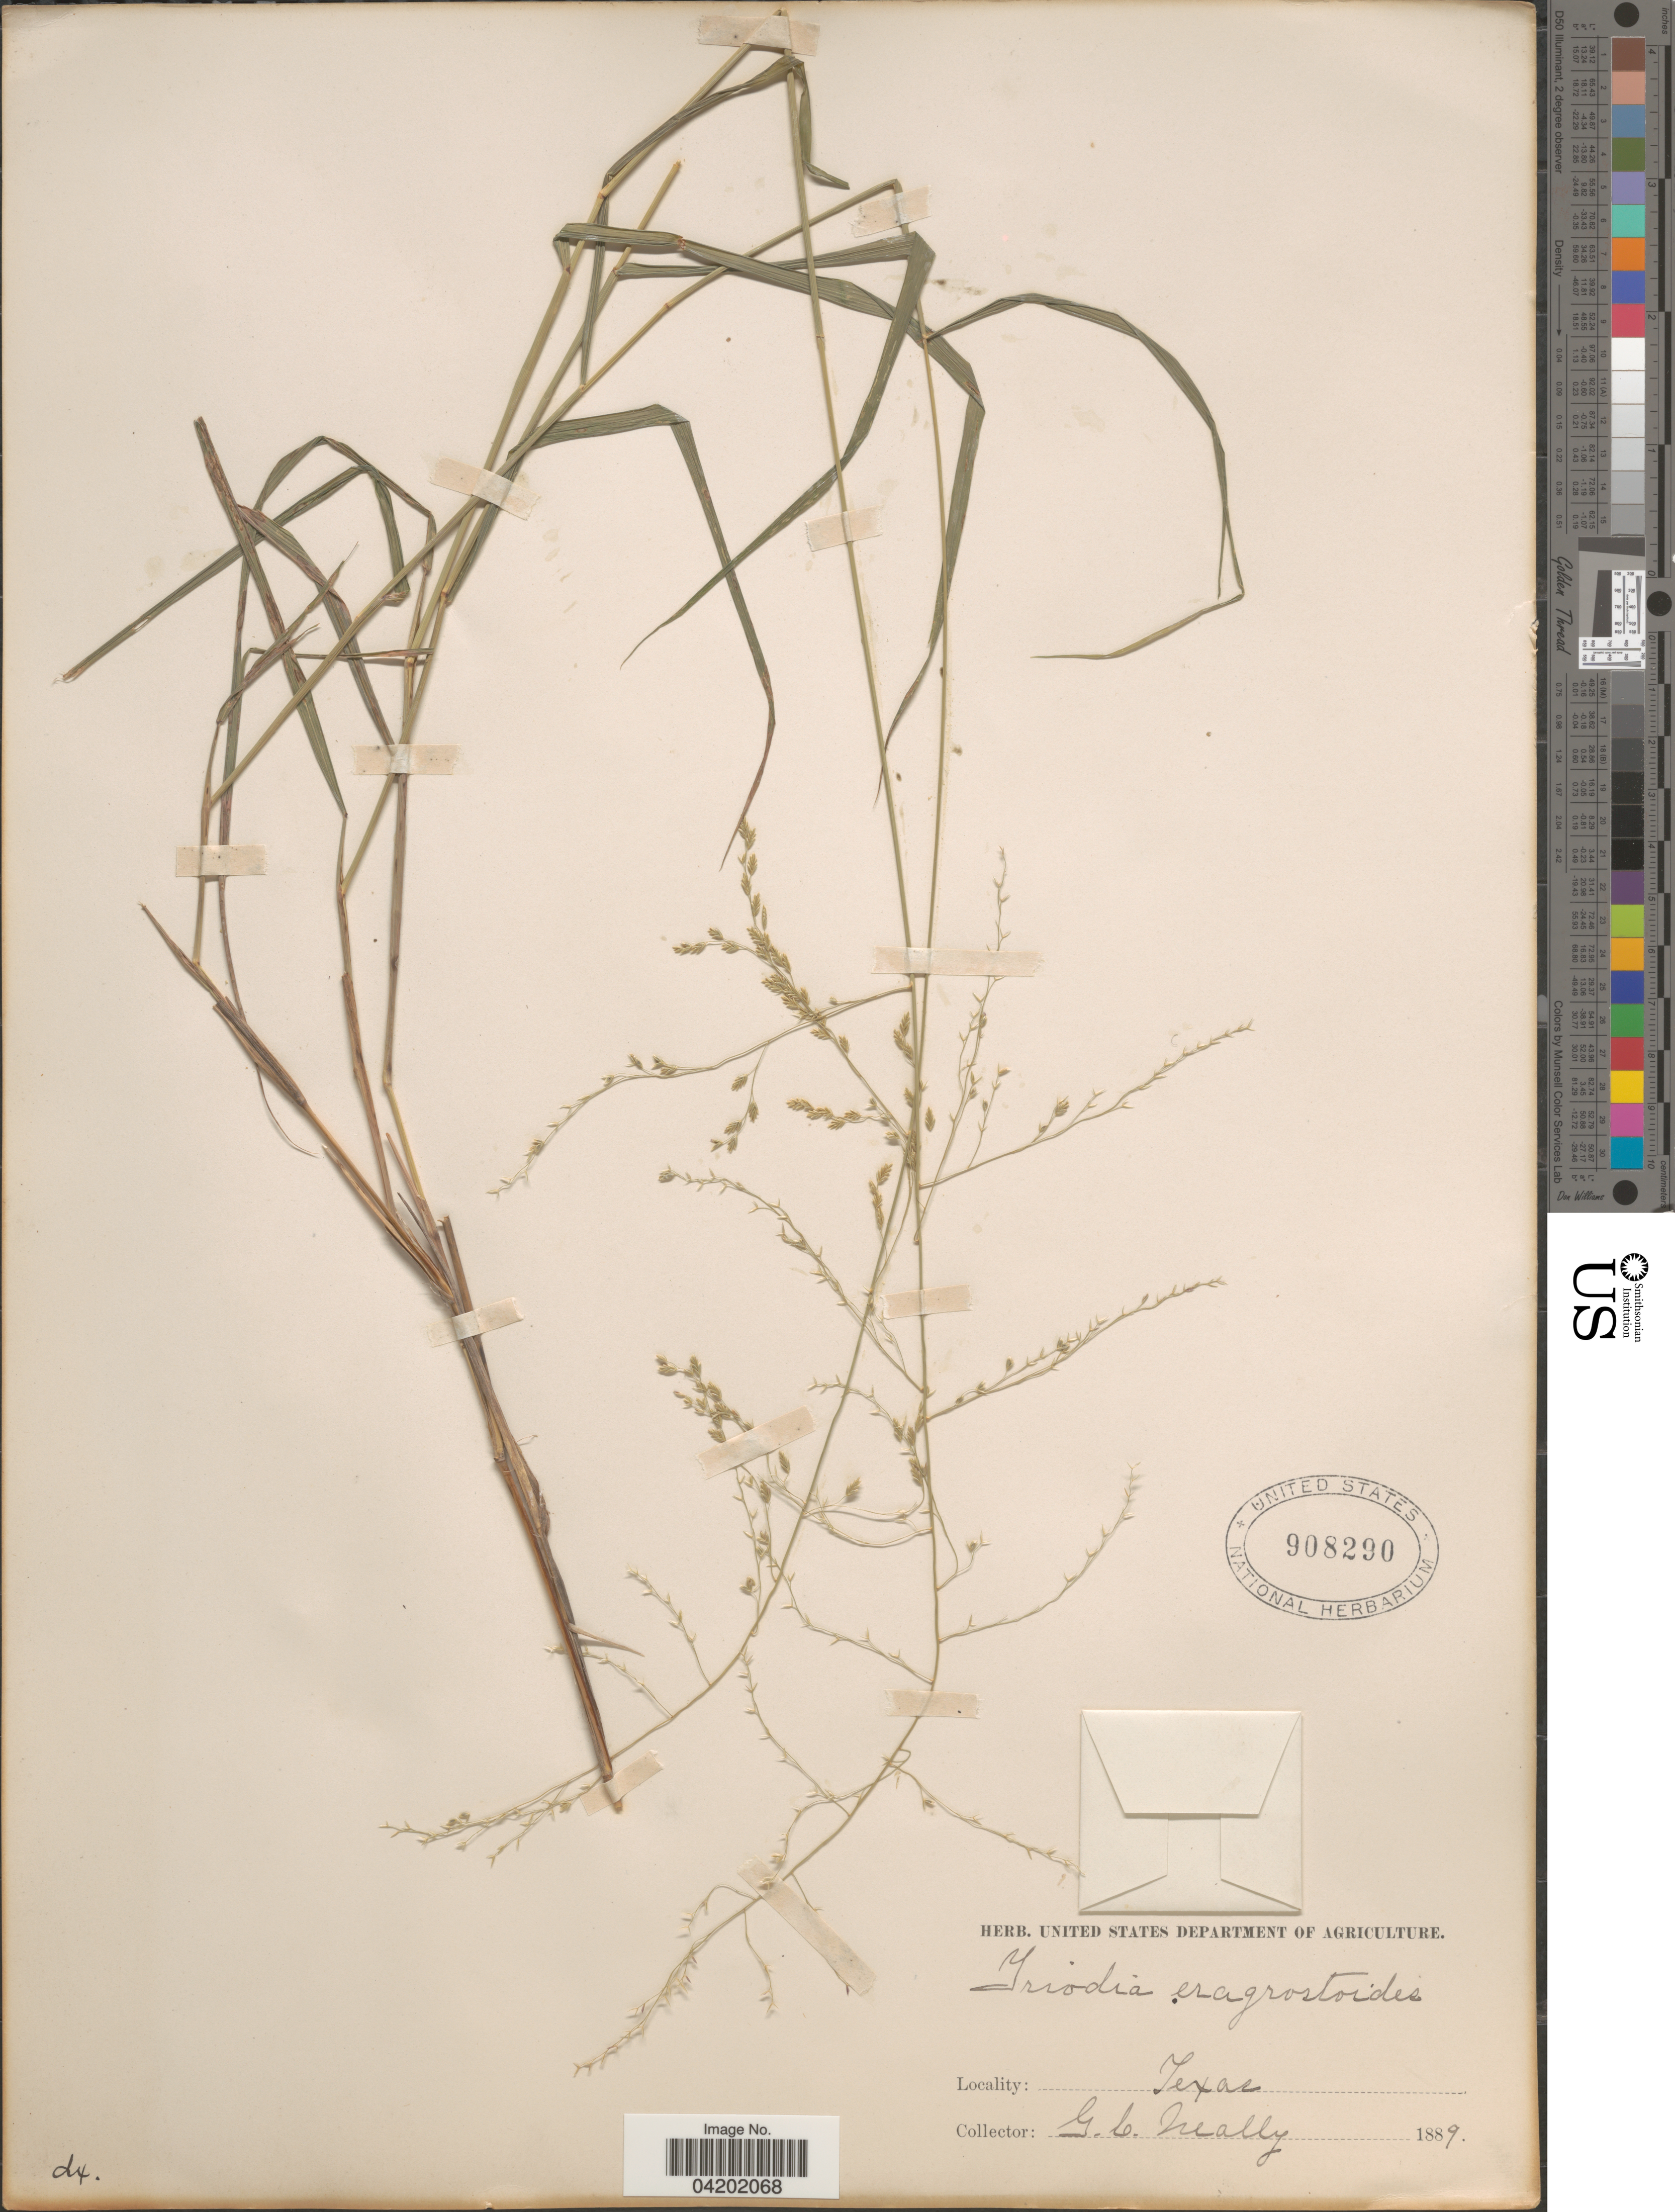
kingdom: Plantae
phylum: Tracheophyta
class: Liliopsida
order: Poales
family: Poaceae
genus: Triplasiella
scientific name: Triplasiella eragrostoides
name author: (Vasey & Scribn.) P.M. Peterson & Romasch.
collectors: G. Neally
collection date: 1889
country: United States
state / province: Texas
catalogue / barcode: US 908290